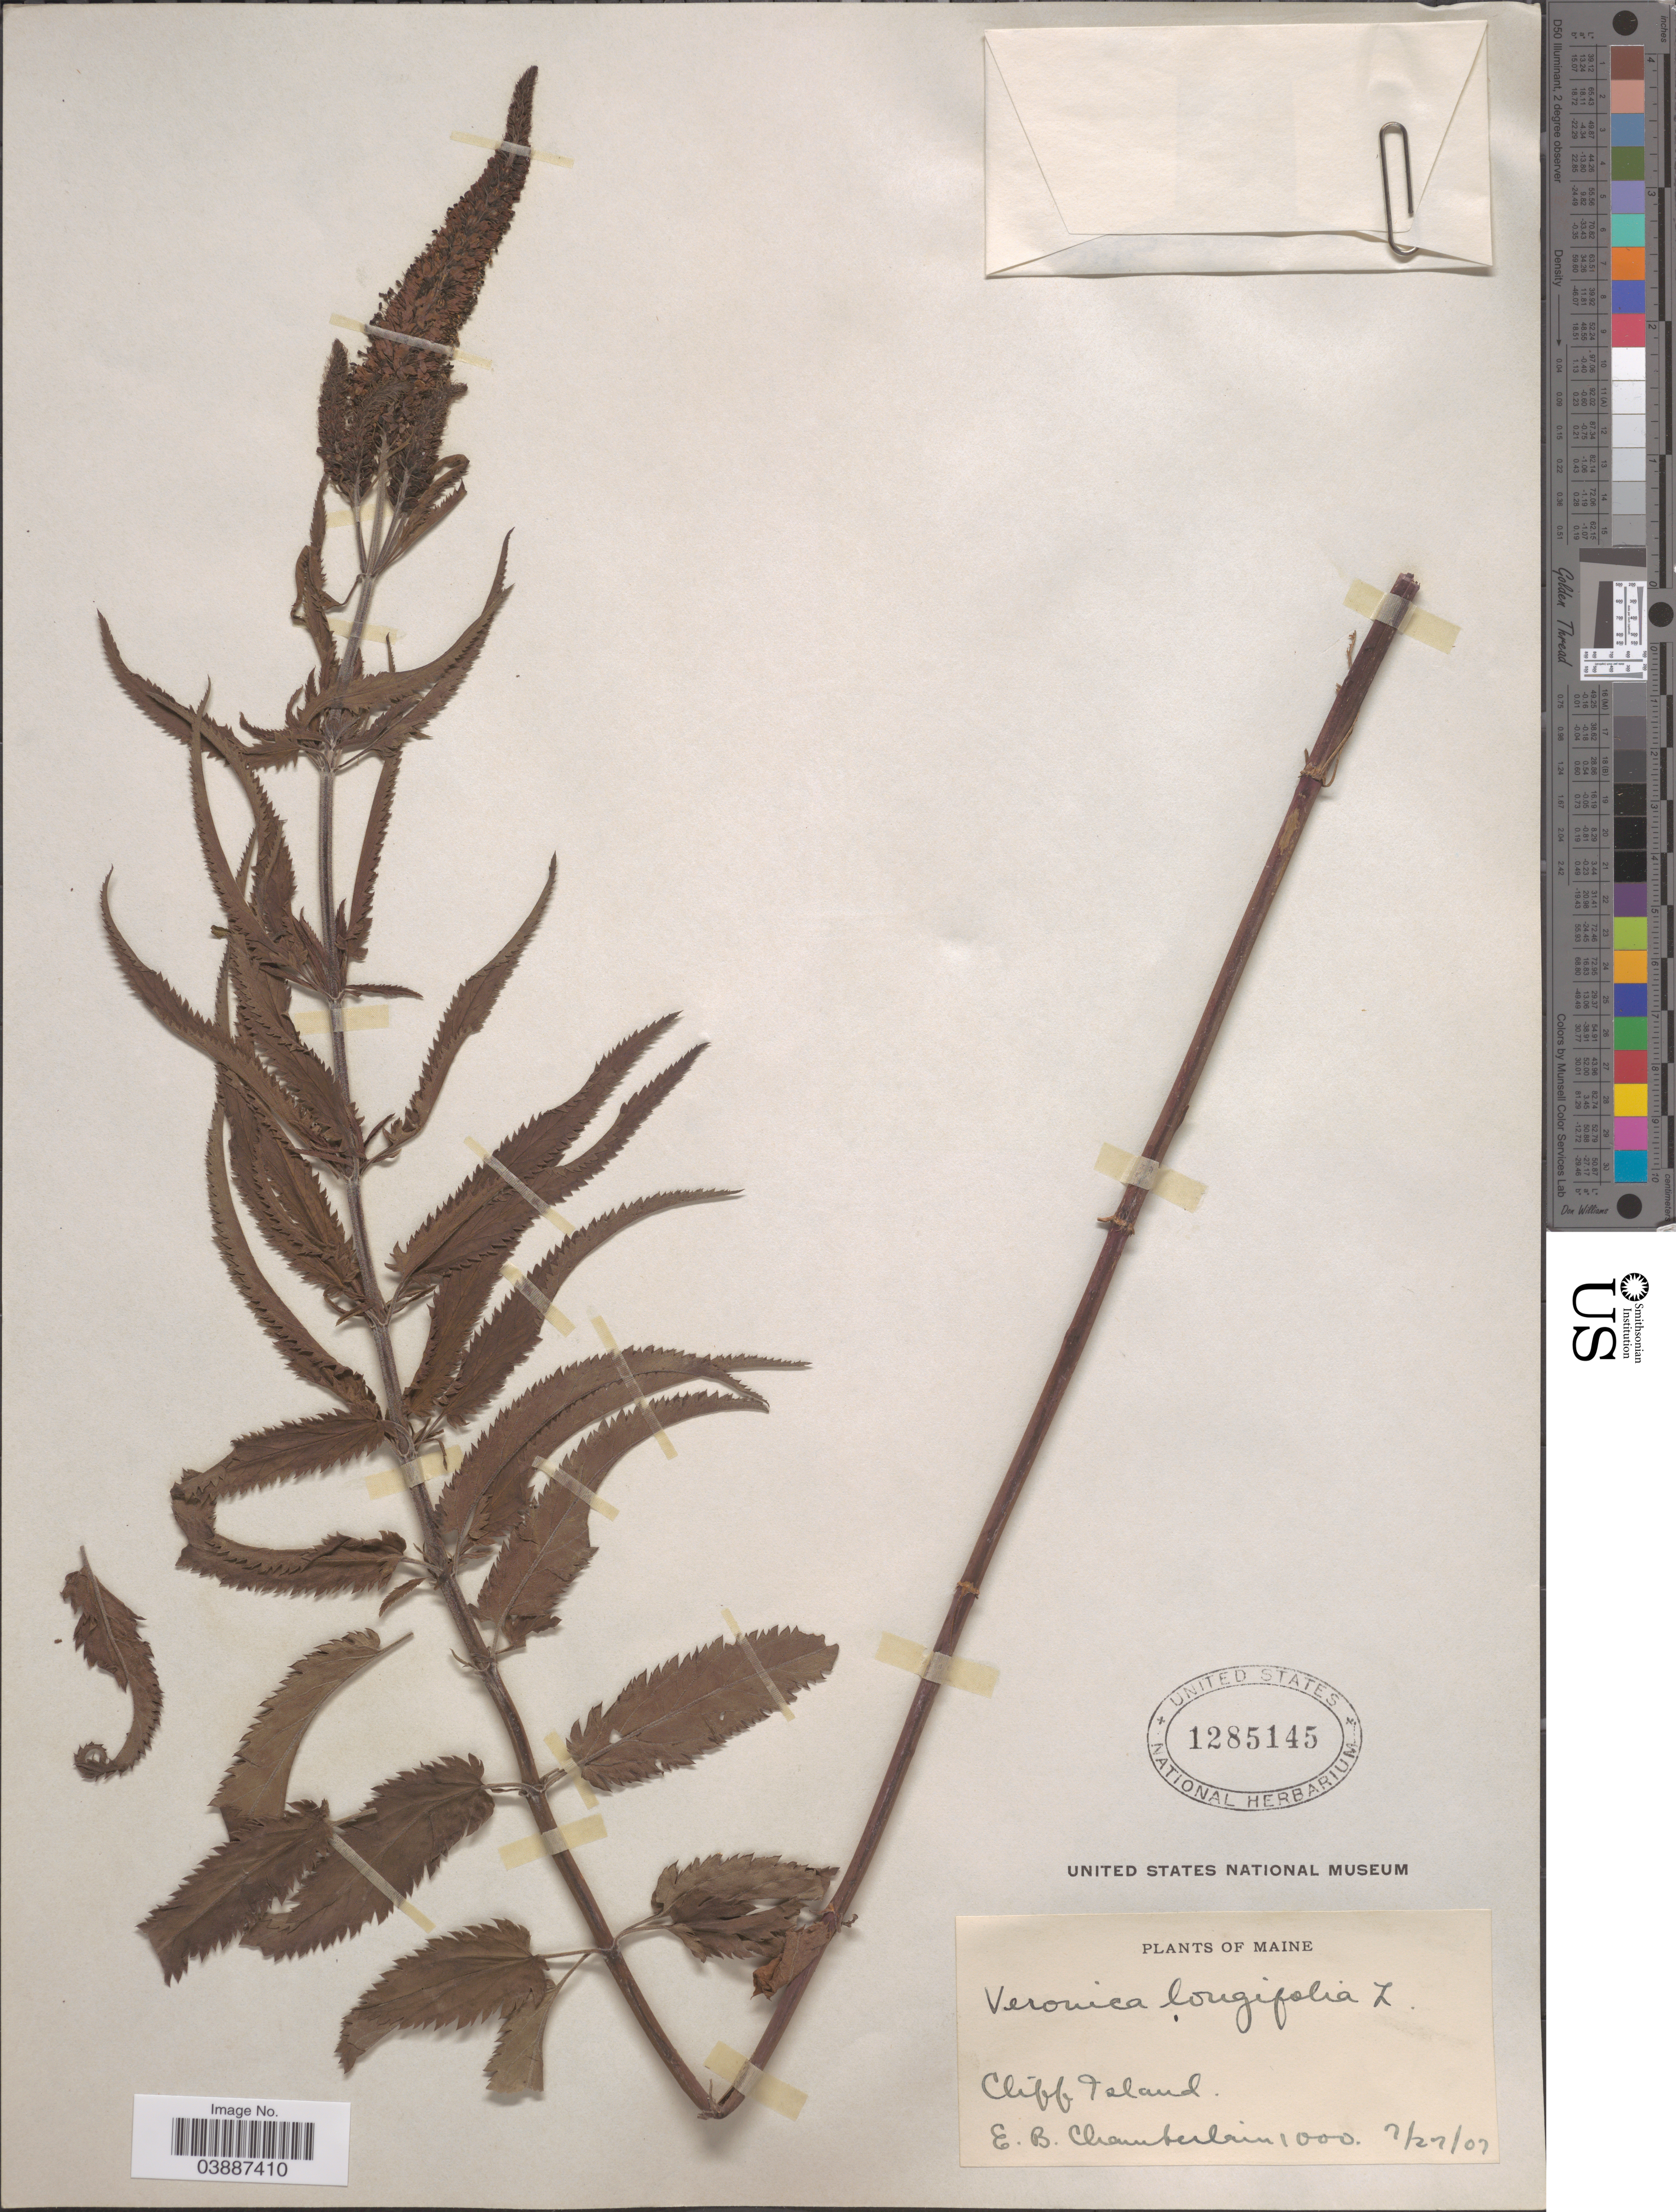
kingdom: Plantae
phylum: Tracheophyta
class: Magnoliopsida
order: Lamiales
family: Plantaginaceae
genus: Veronica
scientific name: Veronica longifolia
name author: L.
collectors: E. Chamberlain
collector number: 1000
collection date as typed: Transcribed d/m/y: 27/7/7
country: United States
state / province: Maine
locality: Cliff Island.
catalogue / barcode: US 1285145